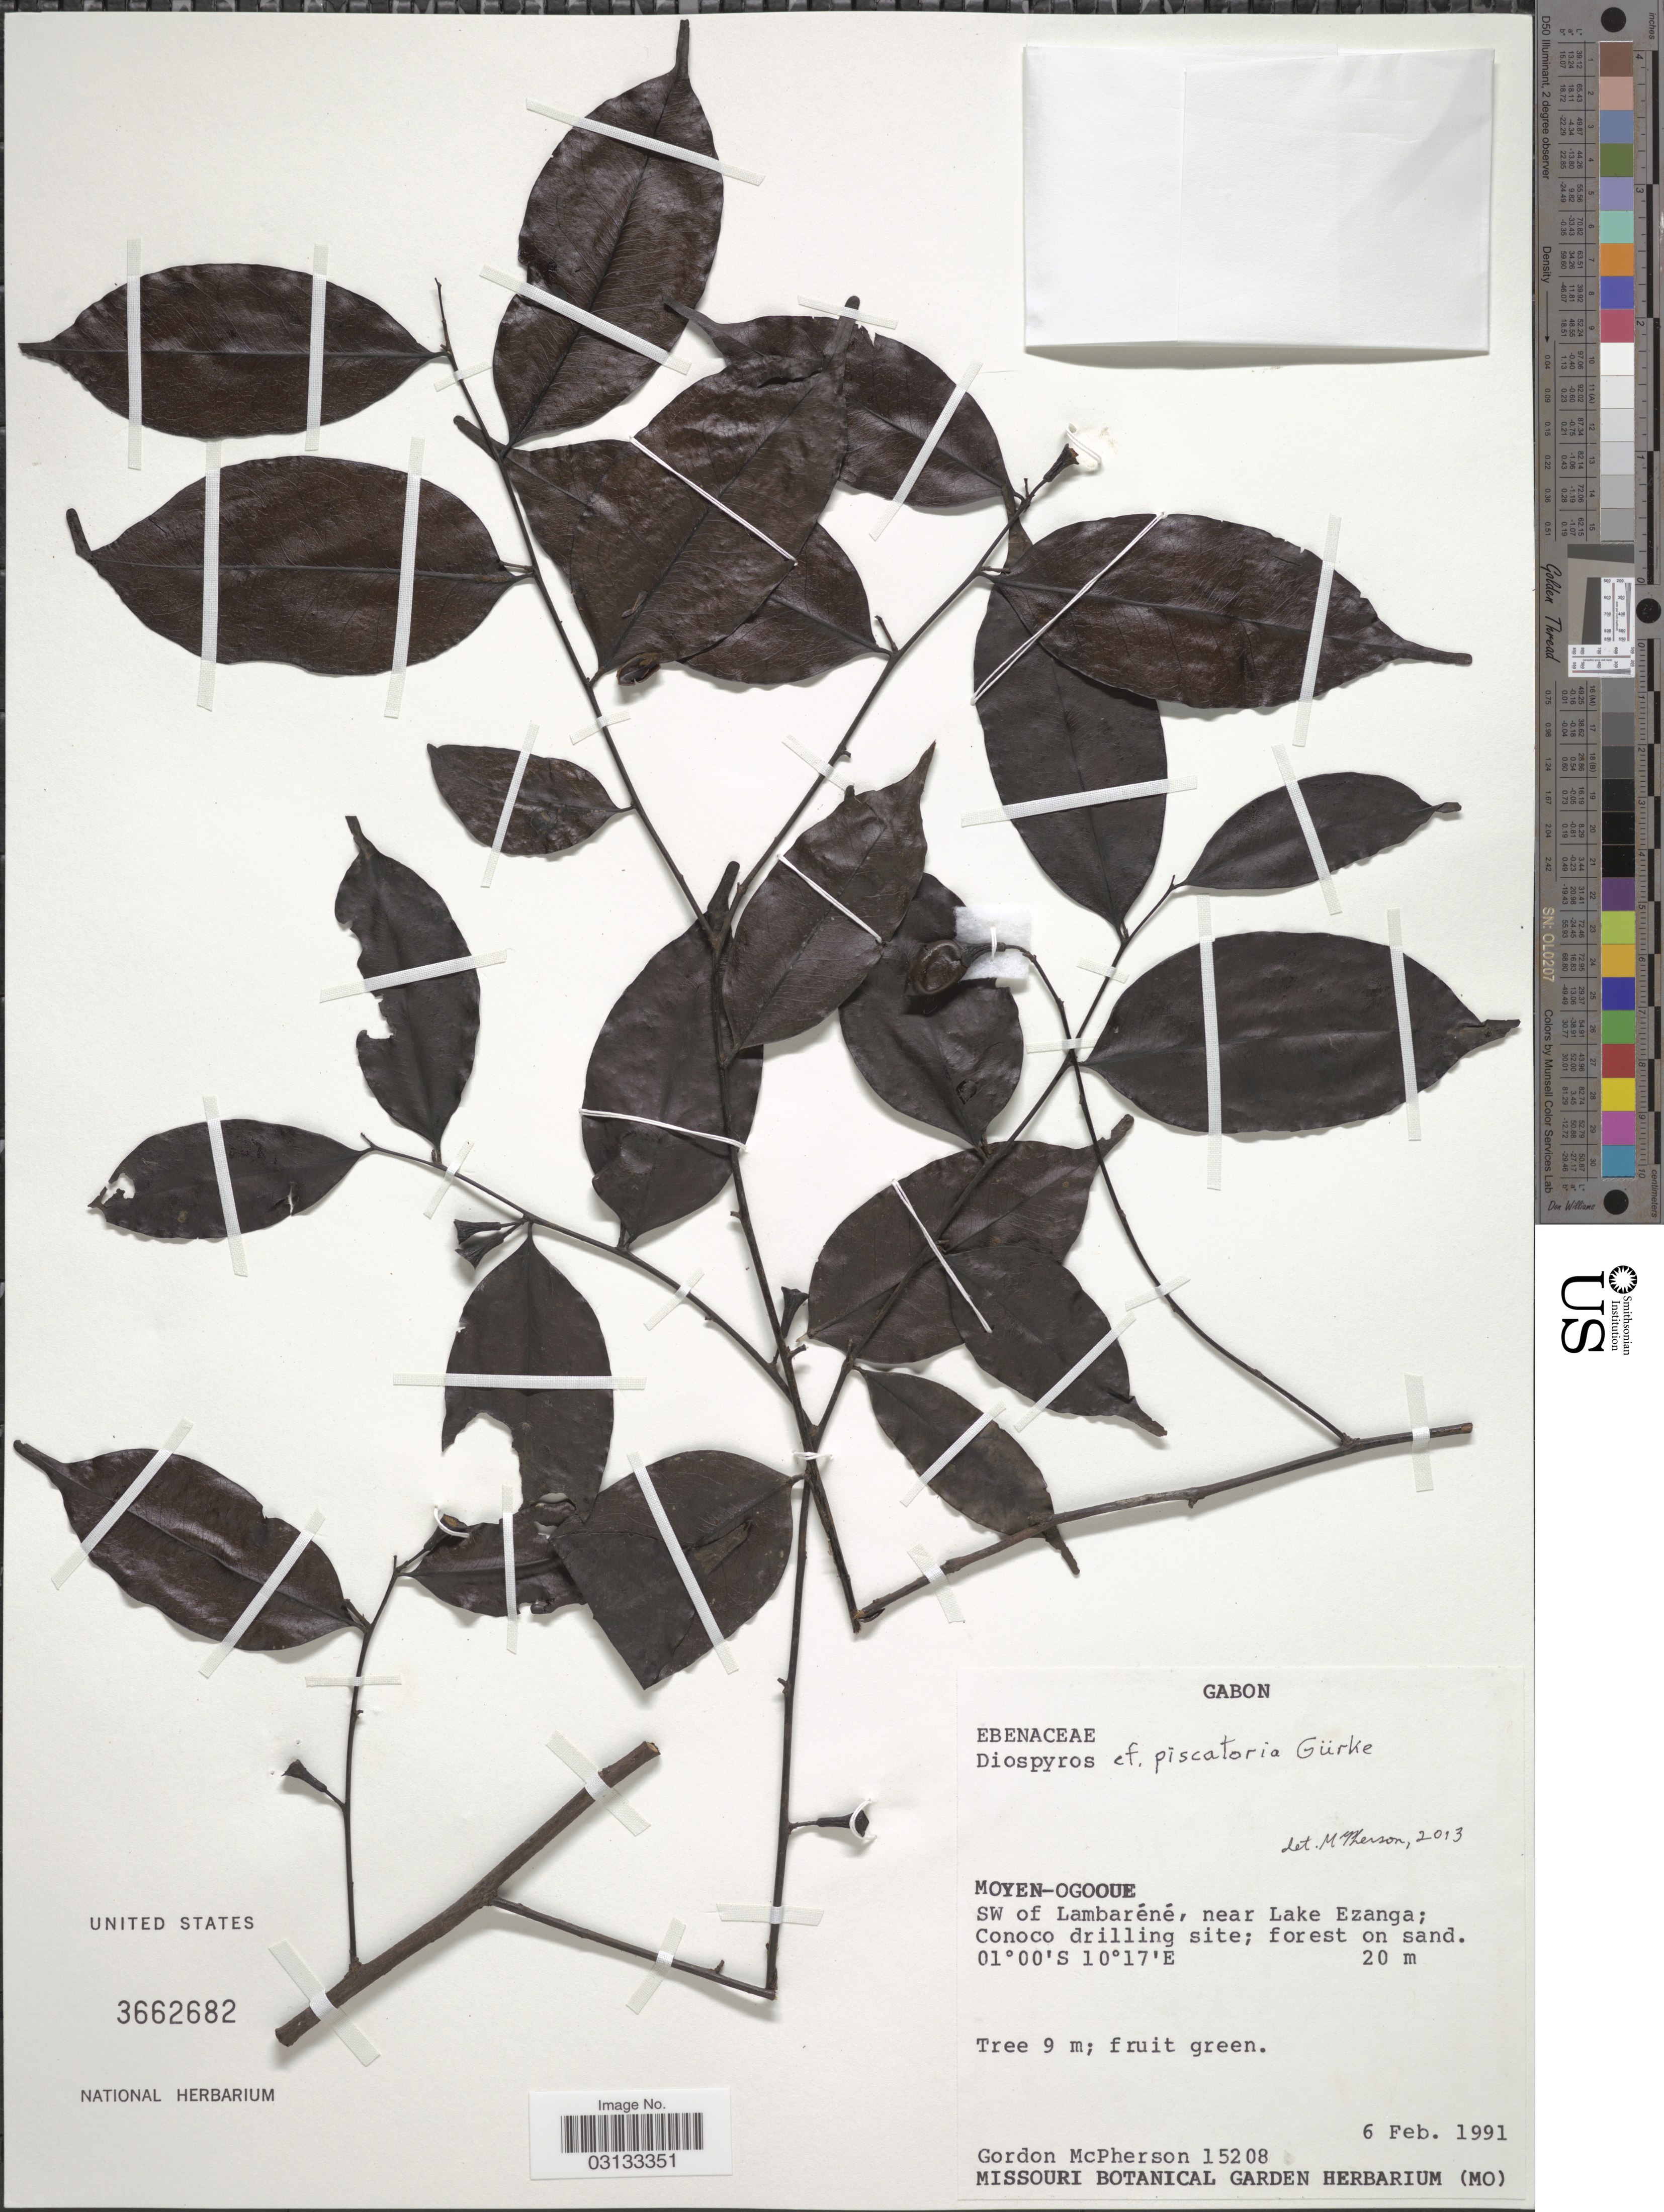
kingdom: Plantae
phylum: Tracheophyta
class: Magnoliopsida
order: Ericales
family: Ebenaceae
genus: Diospyros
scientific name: Diospyros piscatoria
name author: Gürke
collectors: G. D. McPherson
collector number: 15208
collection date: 1991-02-06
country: Gabon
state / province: Moyen-Ogooue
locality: SW of Lambaréné, near Lake Ezanga; Conoco drilling site.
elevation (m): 20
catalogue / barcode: US 3662682